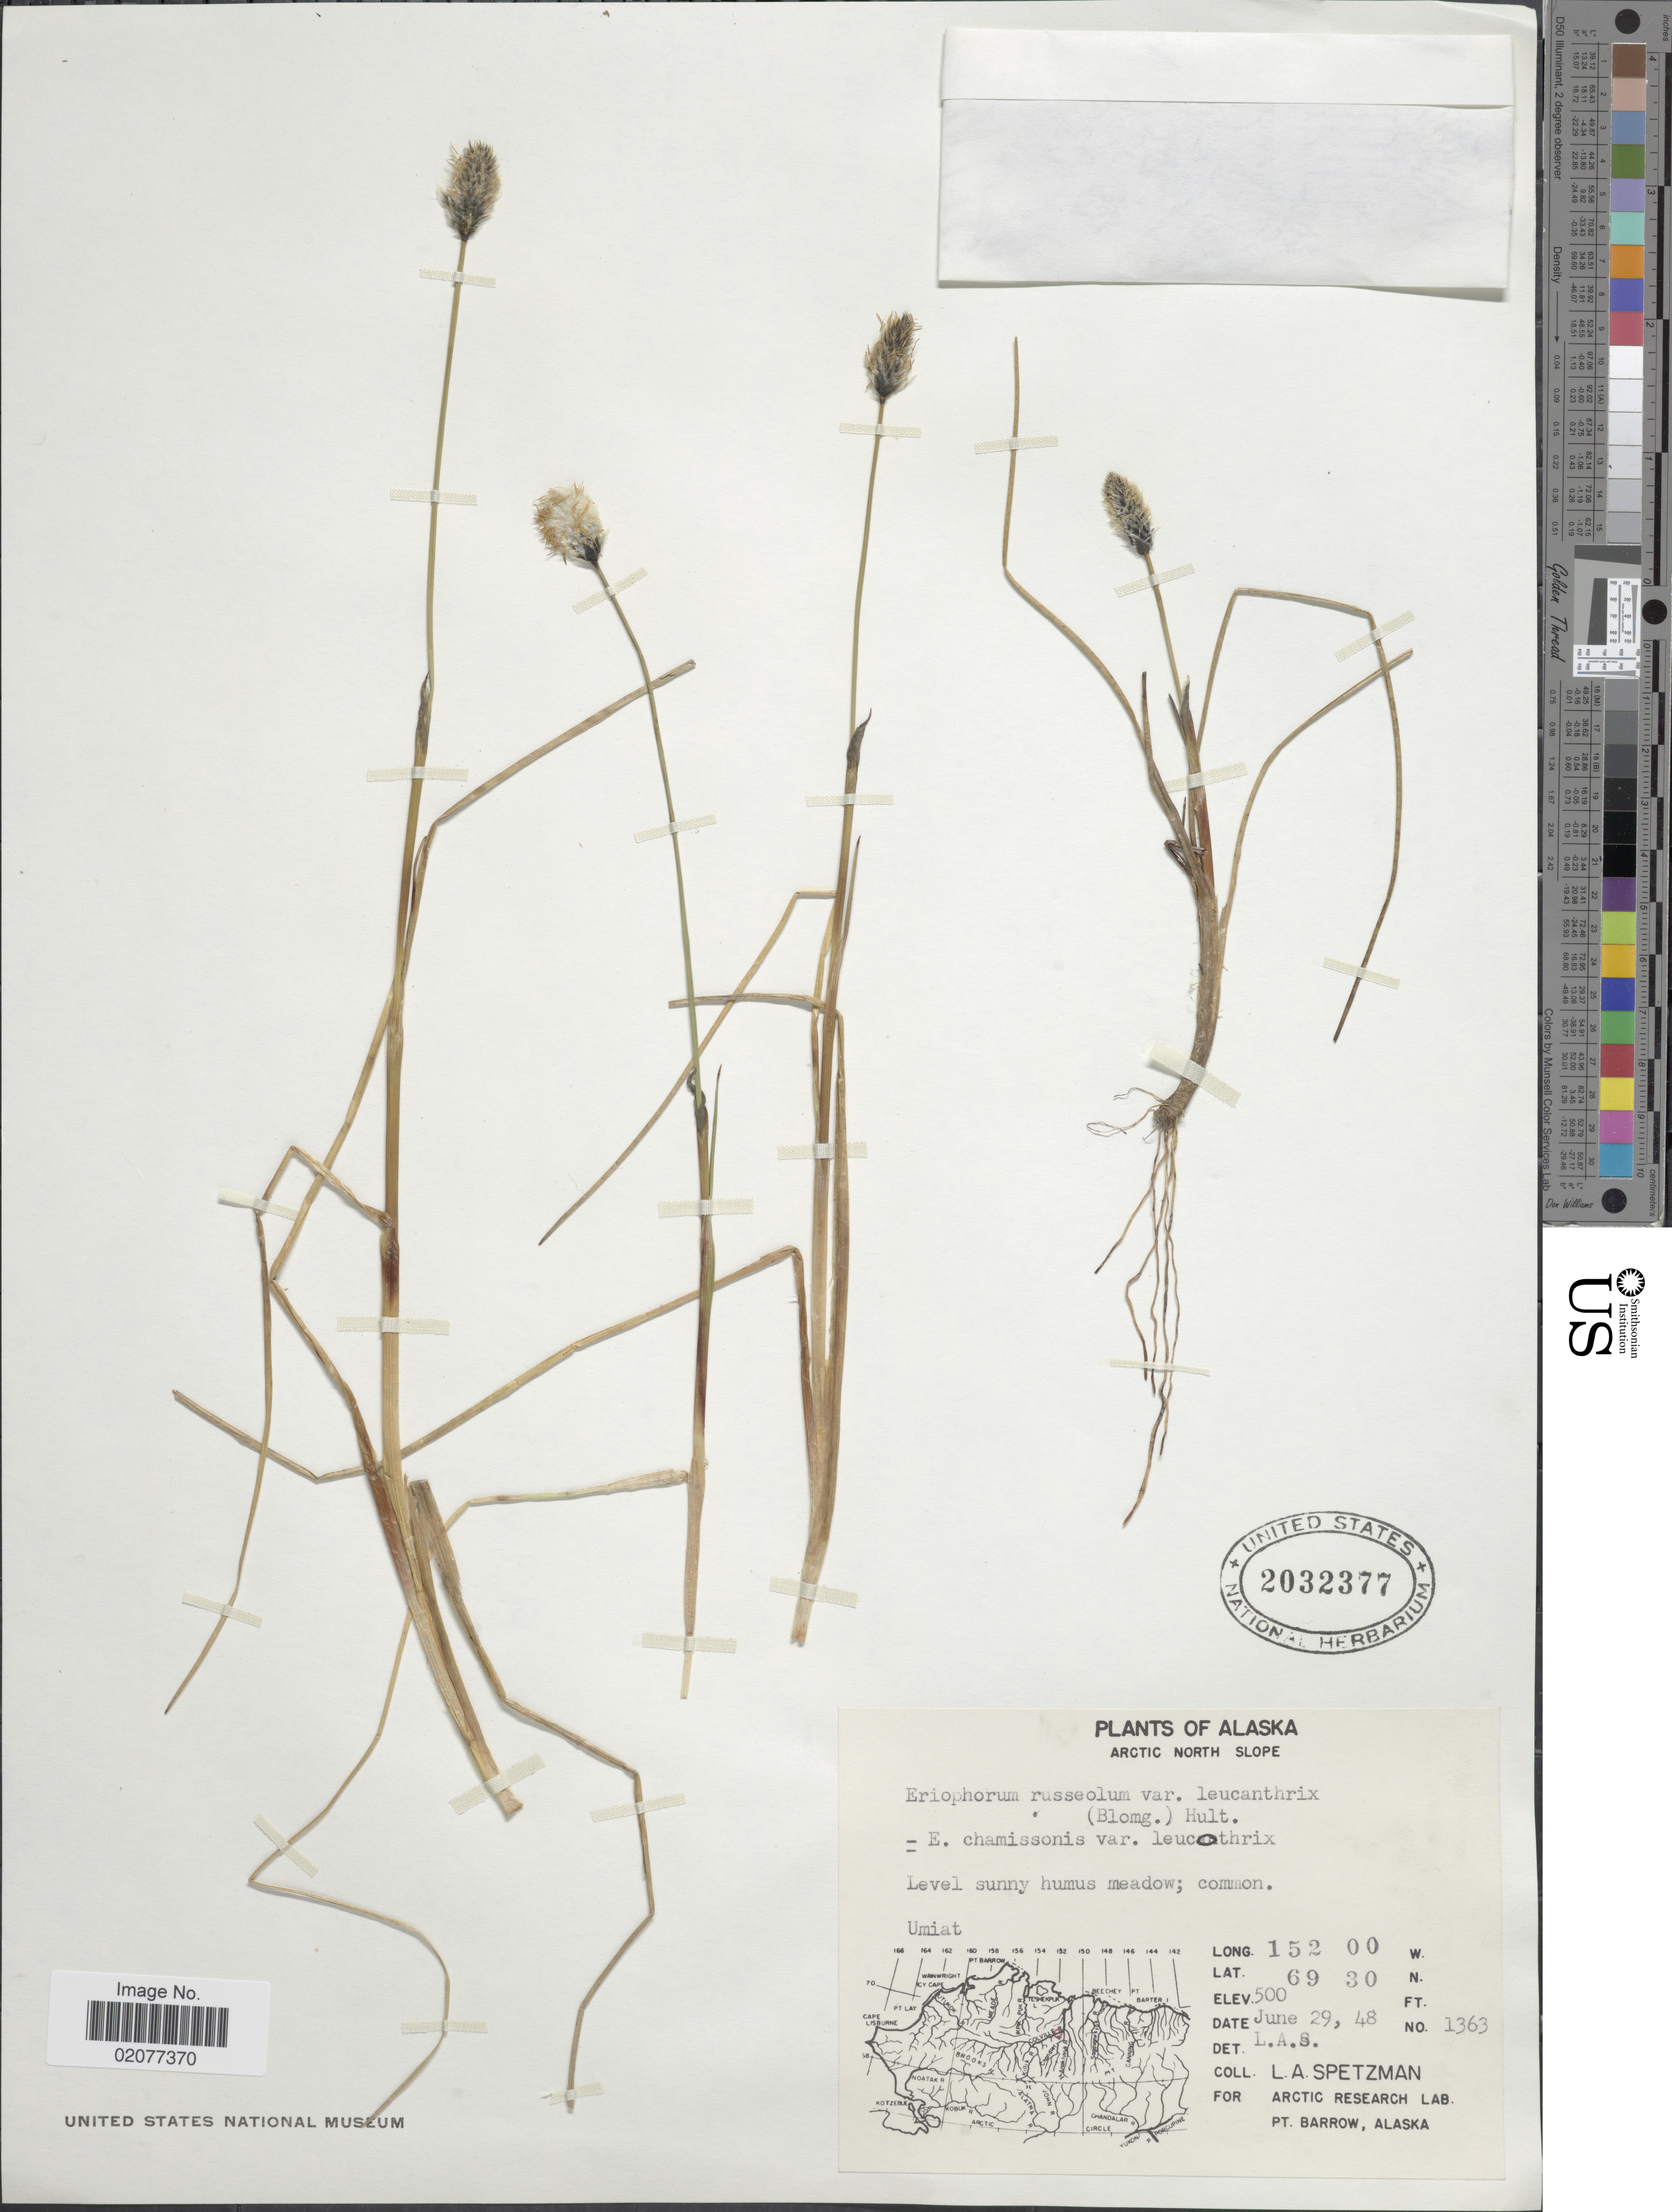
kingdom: Plantae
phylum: Tracheophyta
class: Liliopsida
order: Poales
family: Cyperaceae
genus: Eriophorum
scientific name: Eriophorum chamissonis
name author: C.A. Mey.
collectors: L. Spetzman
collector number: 1363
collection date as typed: Transcribed d/m/y: 29/6/48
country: United States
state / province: Alaska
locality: Alaska, Arctic North Slope. Umiat, .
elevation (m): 152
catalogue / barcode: US 2032377